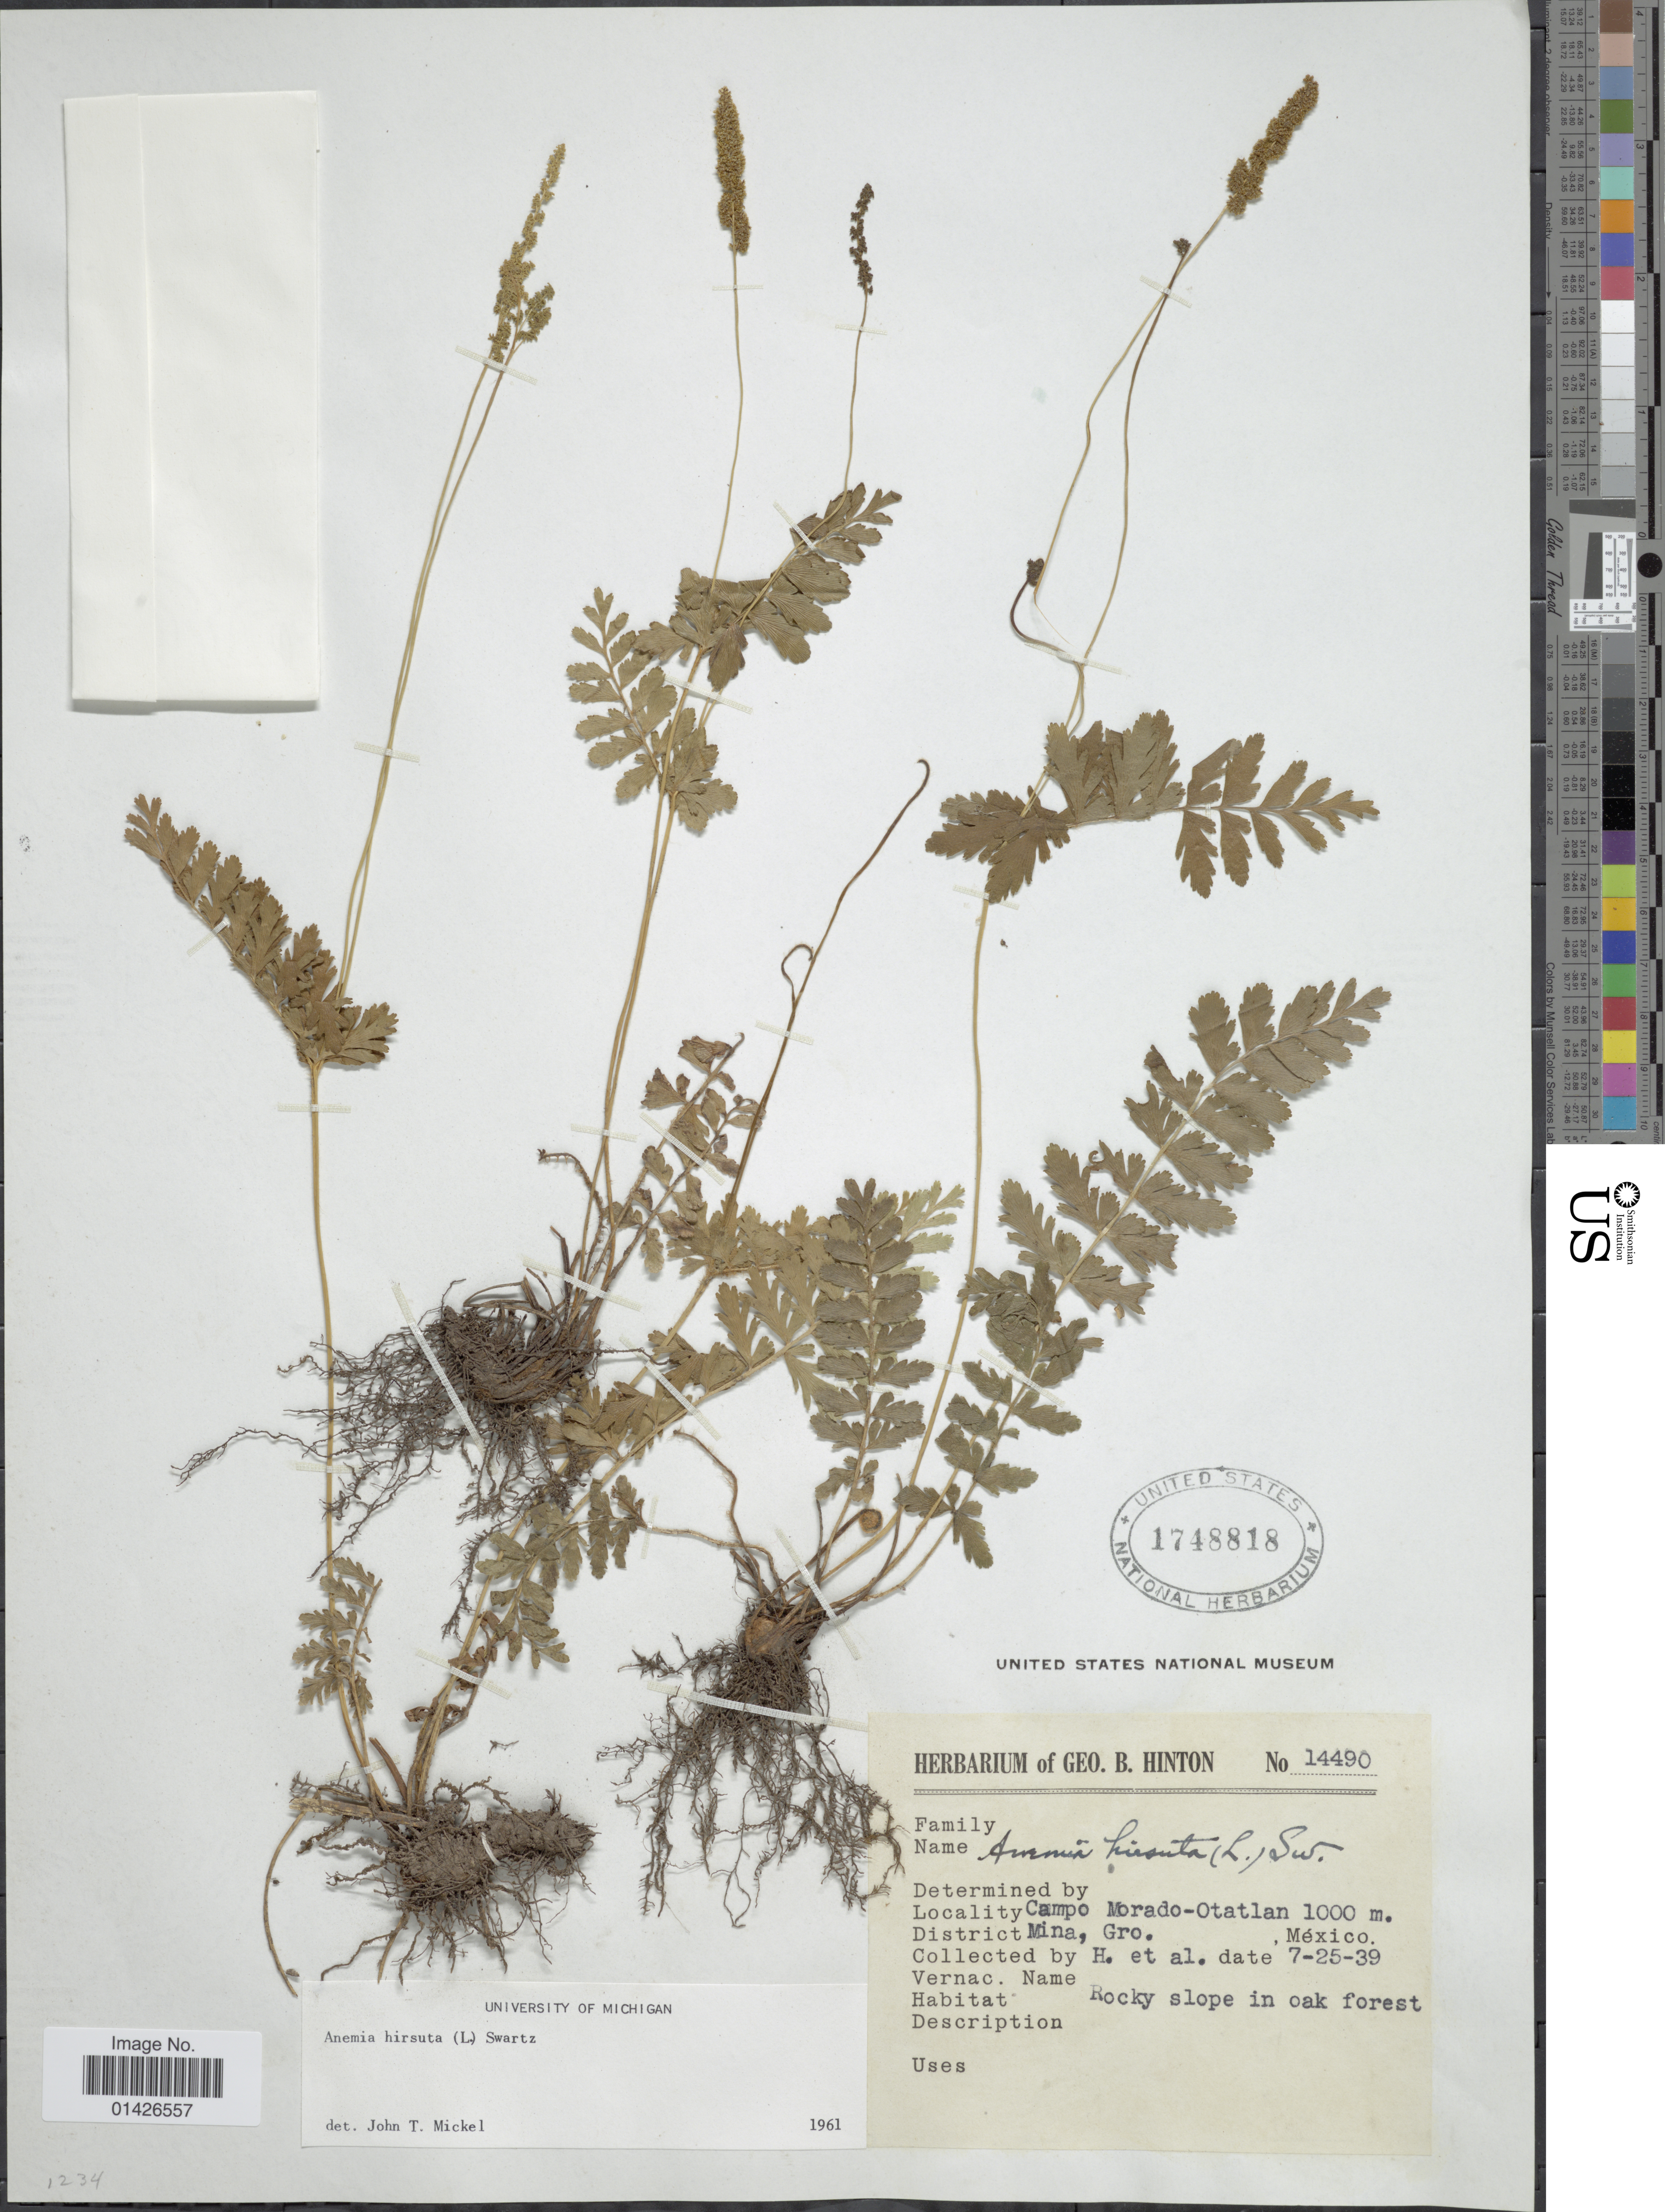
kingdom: Plantae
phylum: Tracheophyta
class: Polypodiopsida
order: Schizaeales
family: Anemiaceae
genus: Anemia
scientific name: Anemia hirsuta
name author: (L.) Sw.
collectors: G. B. Hinton & et al.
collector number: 14490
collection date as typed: Transcribed d/m/y: 25/7/39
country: Mexico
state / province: Guerrero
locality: Campo Moroda-Otatlan, Mina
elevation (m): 1000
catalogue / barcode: US 1748818